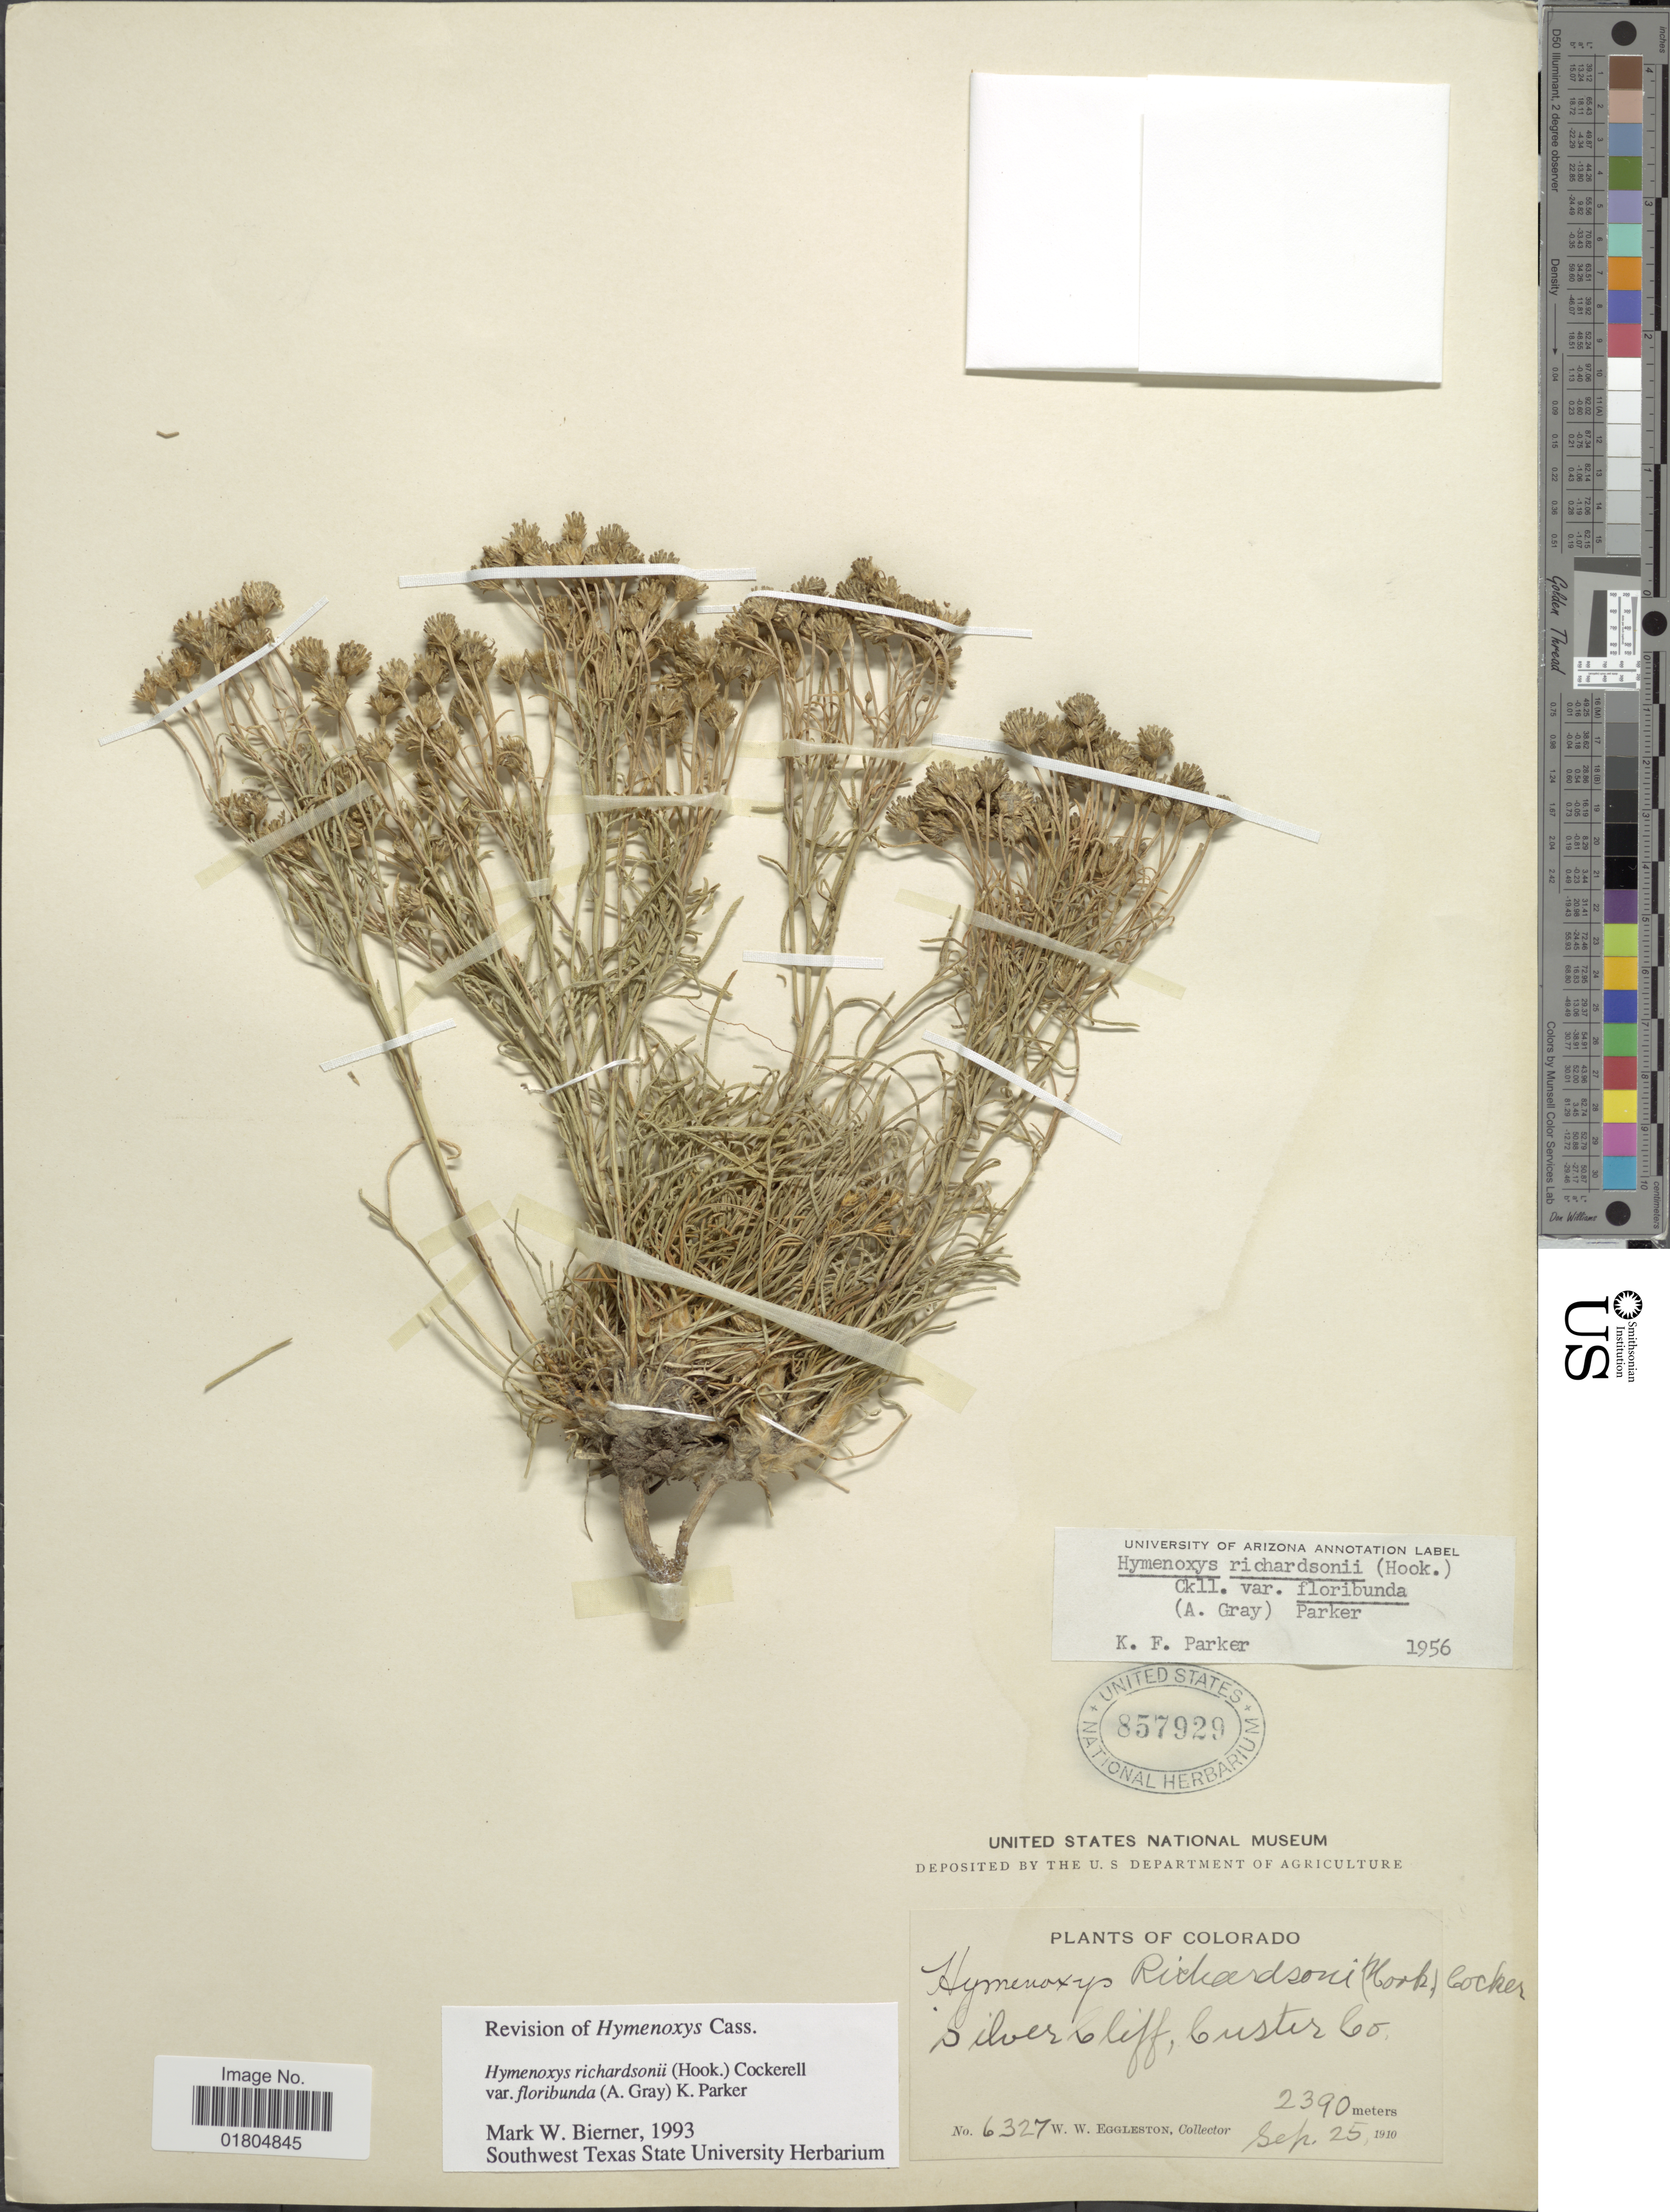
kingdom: Plantae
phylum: Tracheophyta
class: Magnoliopsida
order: Asterales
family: Asteraceae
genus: Hymenoxys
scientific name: Hymenoxys richardsonii var. floribunda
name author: (A. Gray) K.F. Parker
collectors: W. W. Eggleston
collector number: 6327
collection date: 1910-09-25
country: United States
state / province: Colorado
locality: Silver Cliff, Custer Co.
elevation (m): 2390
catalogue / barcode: US 857929